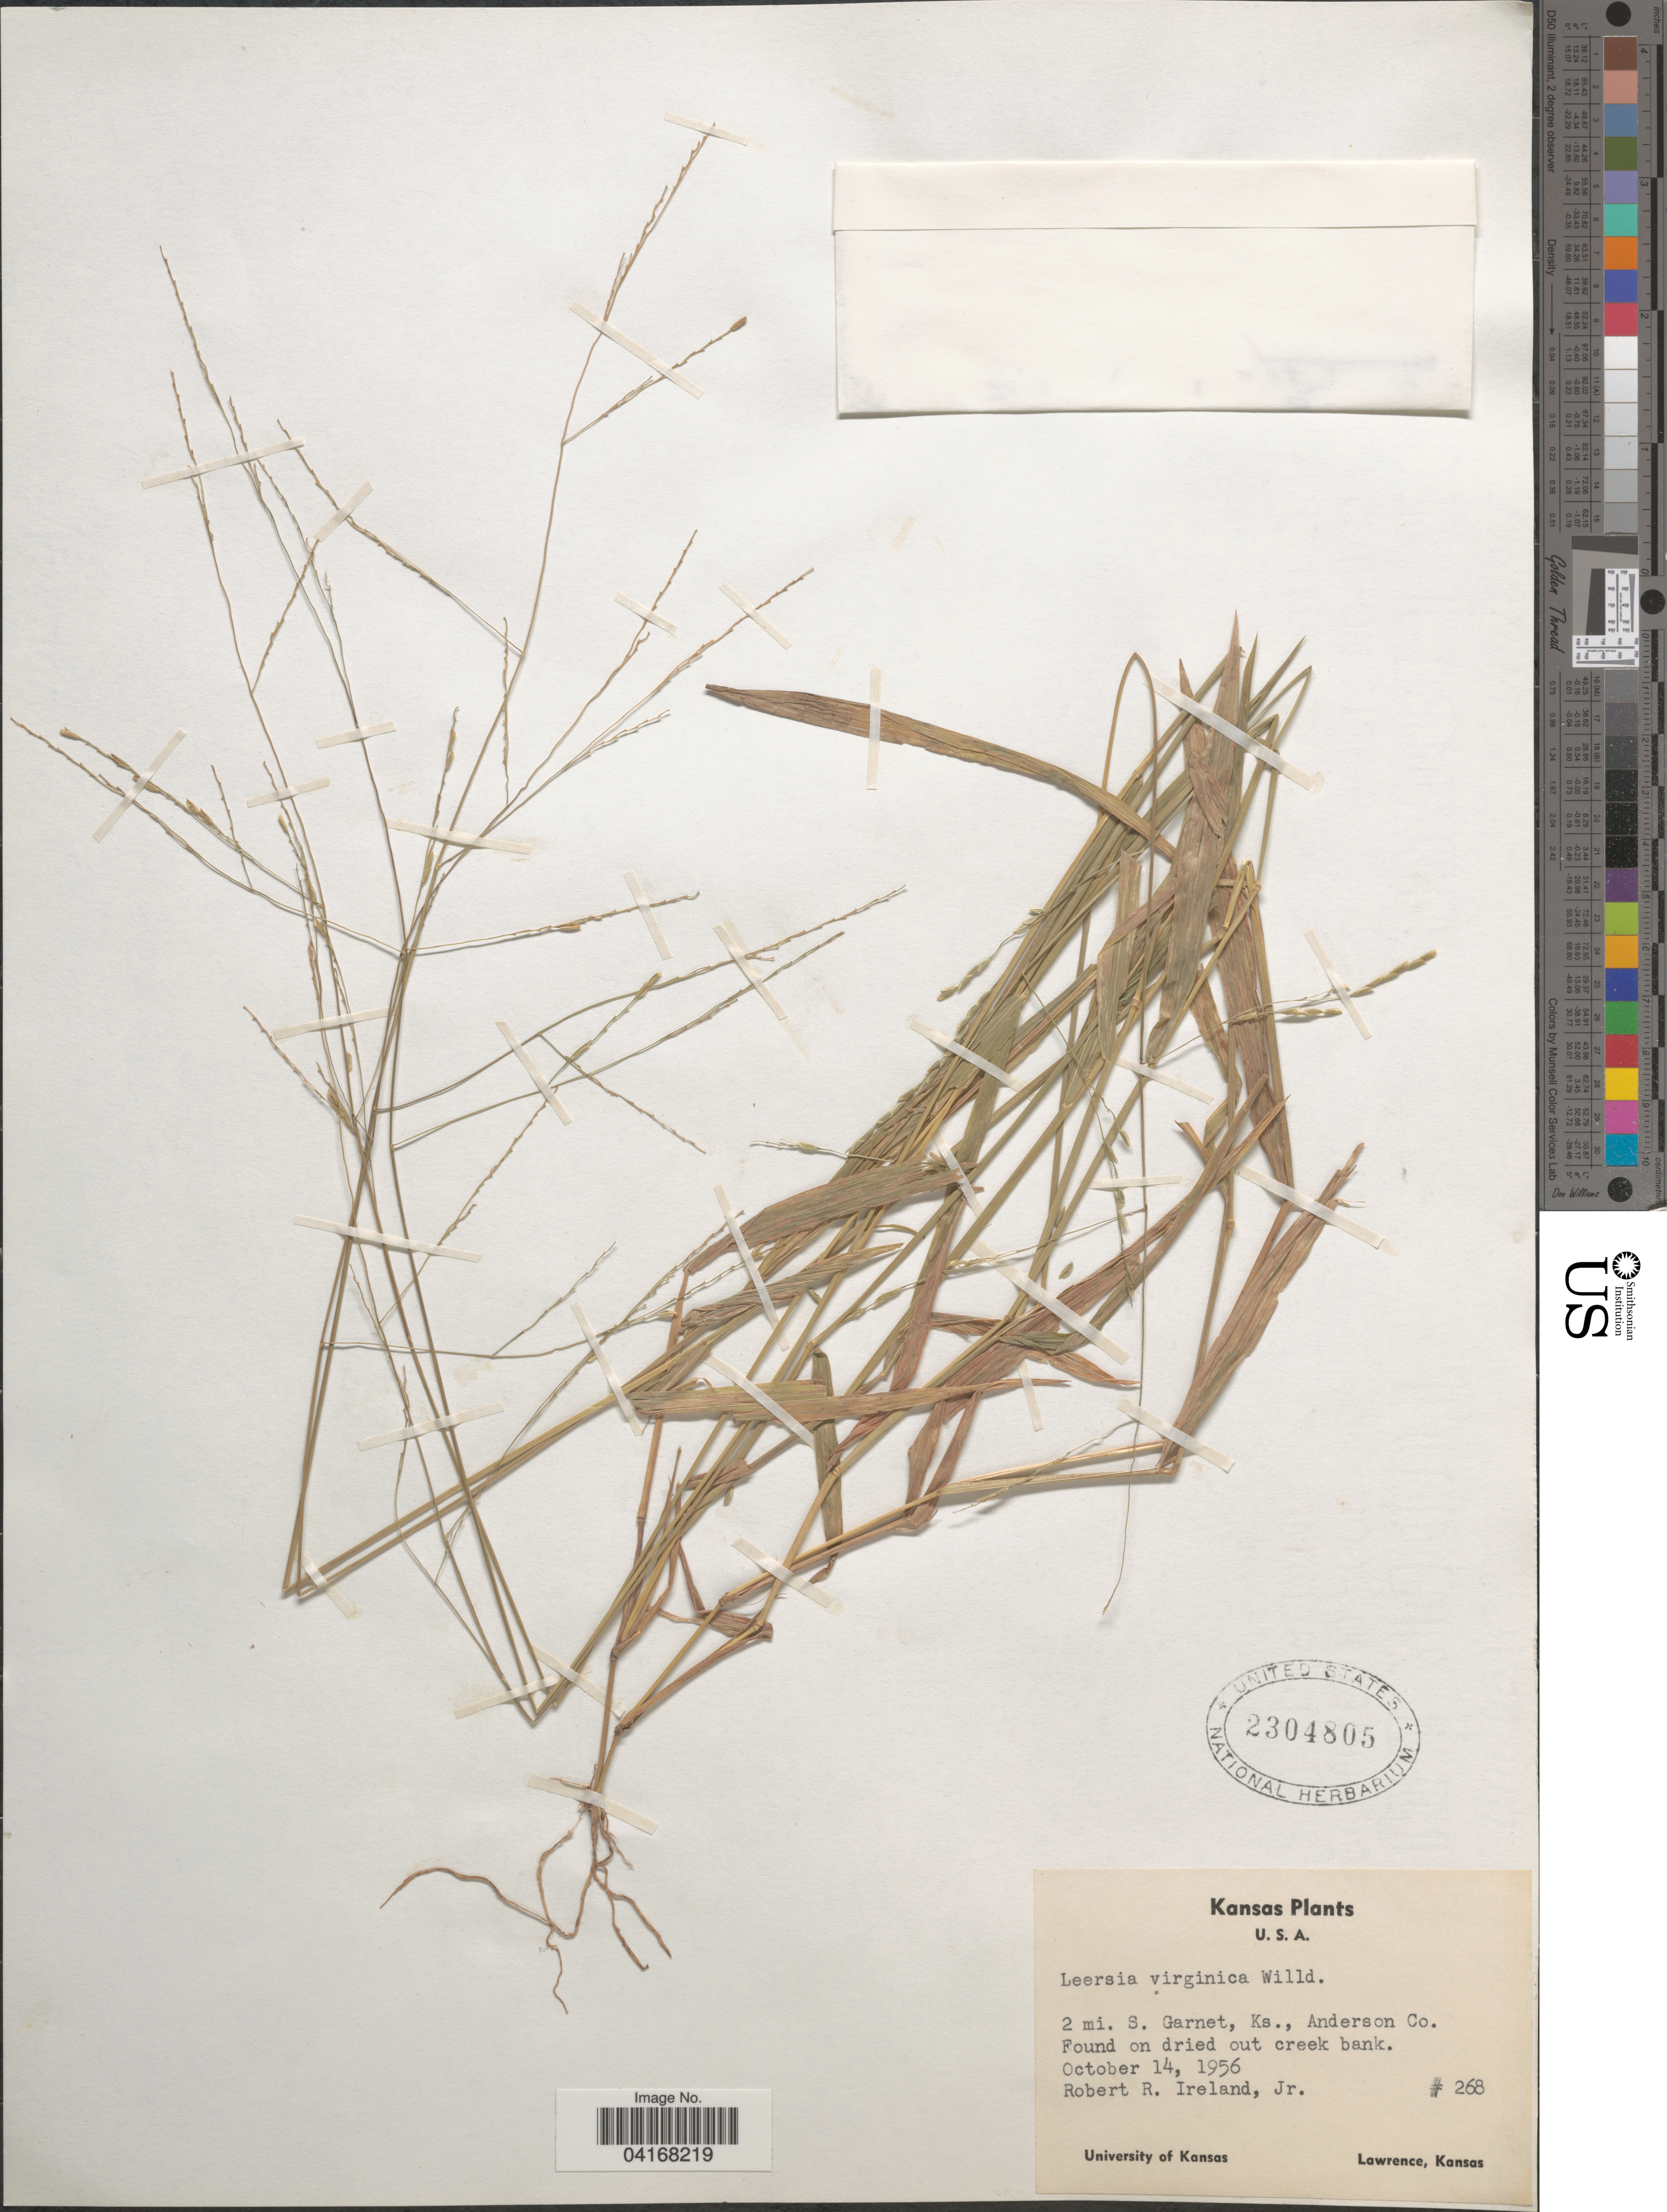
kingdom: Plantae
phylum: Tracheophyta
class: Liliopsida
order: Poales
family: Poaceae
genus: Leersia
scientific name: Leersia virginica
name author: Willd.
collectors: R. Ireland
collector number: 268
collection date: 1956-10-14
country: United States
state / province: Kansas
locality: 2 mi. S. Garnet, Anderson Co.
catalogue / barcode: US 2304805